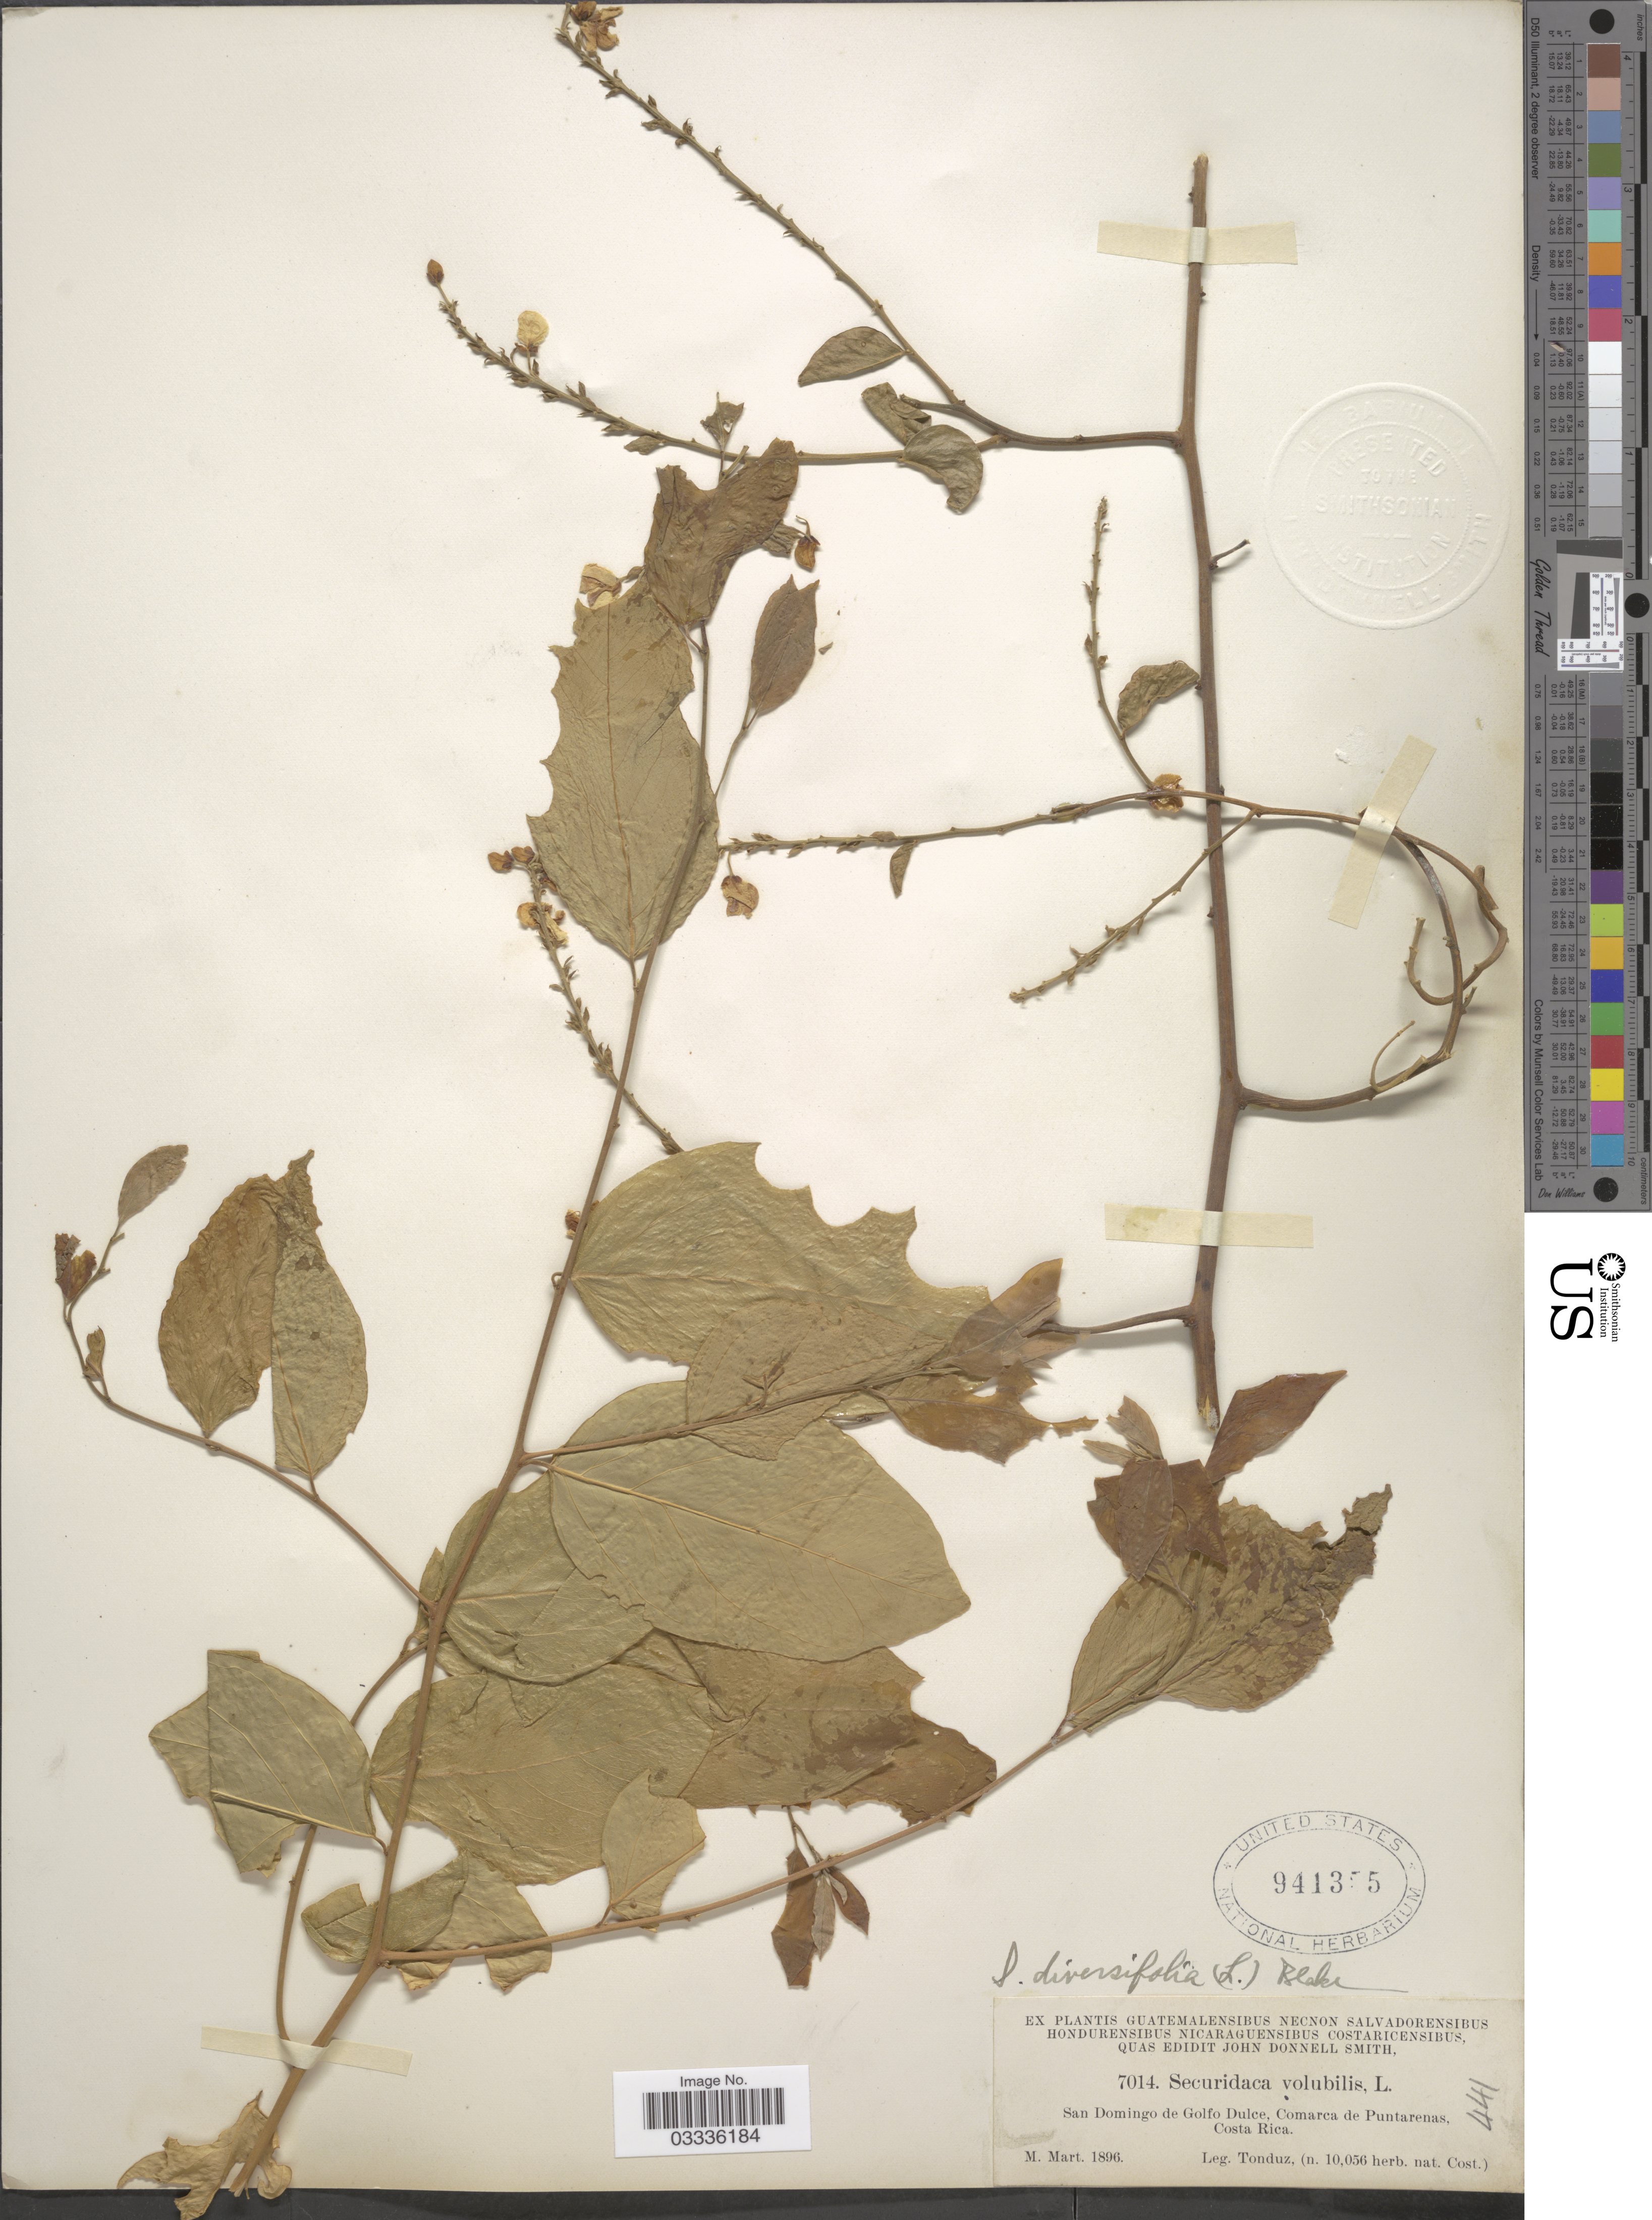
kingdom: Plantae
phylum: Tracheophyta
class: Magnoliopsida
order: Fabales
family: Polygalaceae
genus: Securidaca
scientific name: Securidaca diversifolia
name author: (L.) S.F. Blake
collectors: Tonduz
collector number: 7014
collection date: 1896-03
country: Costa Rica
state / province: Puntarenas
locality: San Domingo de Golfo Dulce, Comarca de Puntarenas.